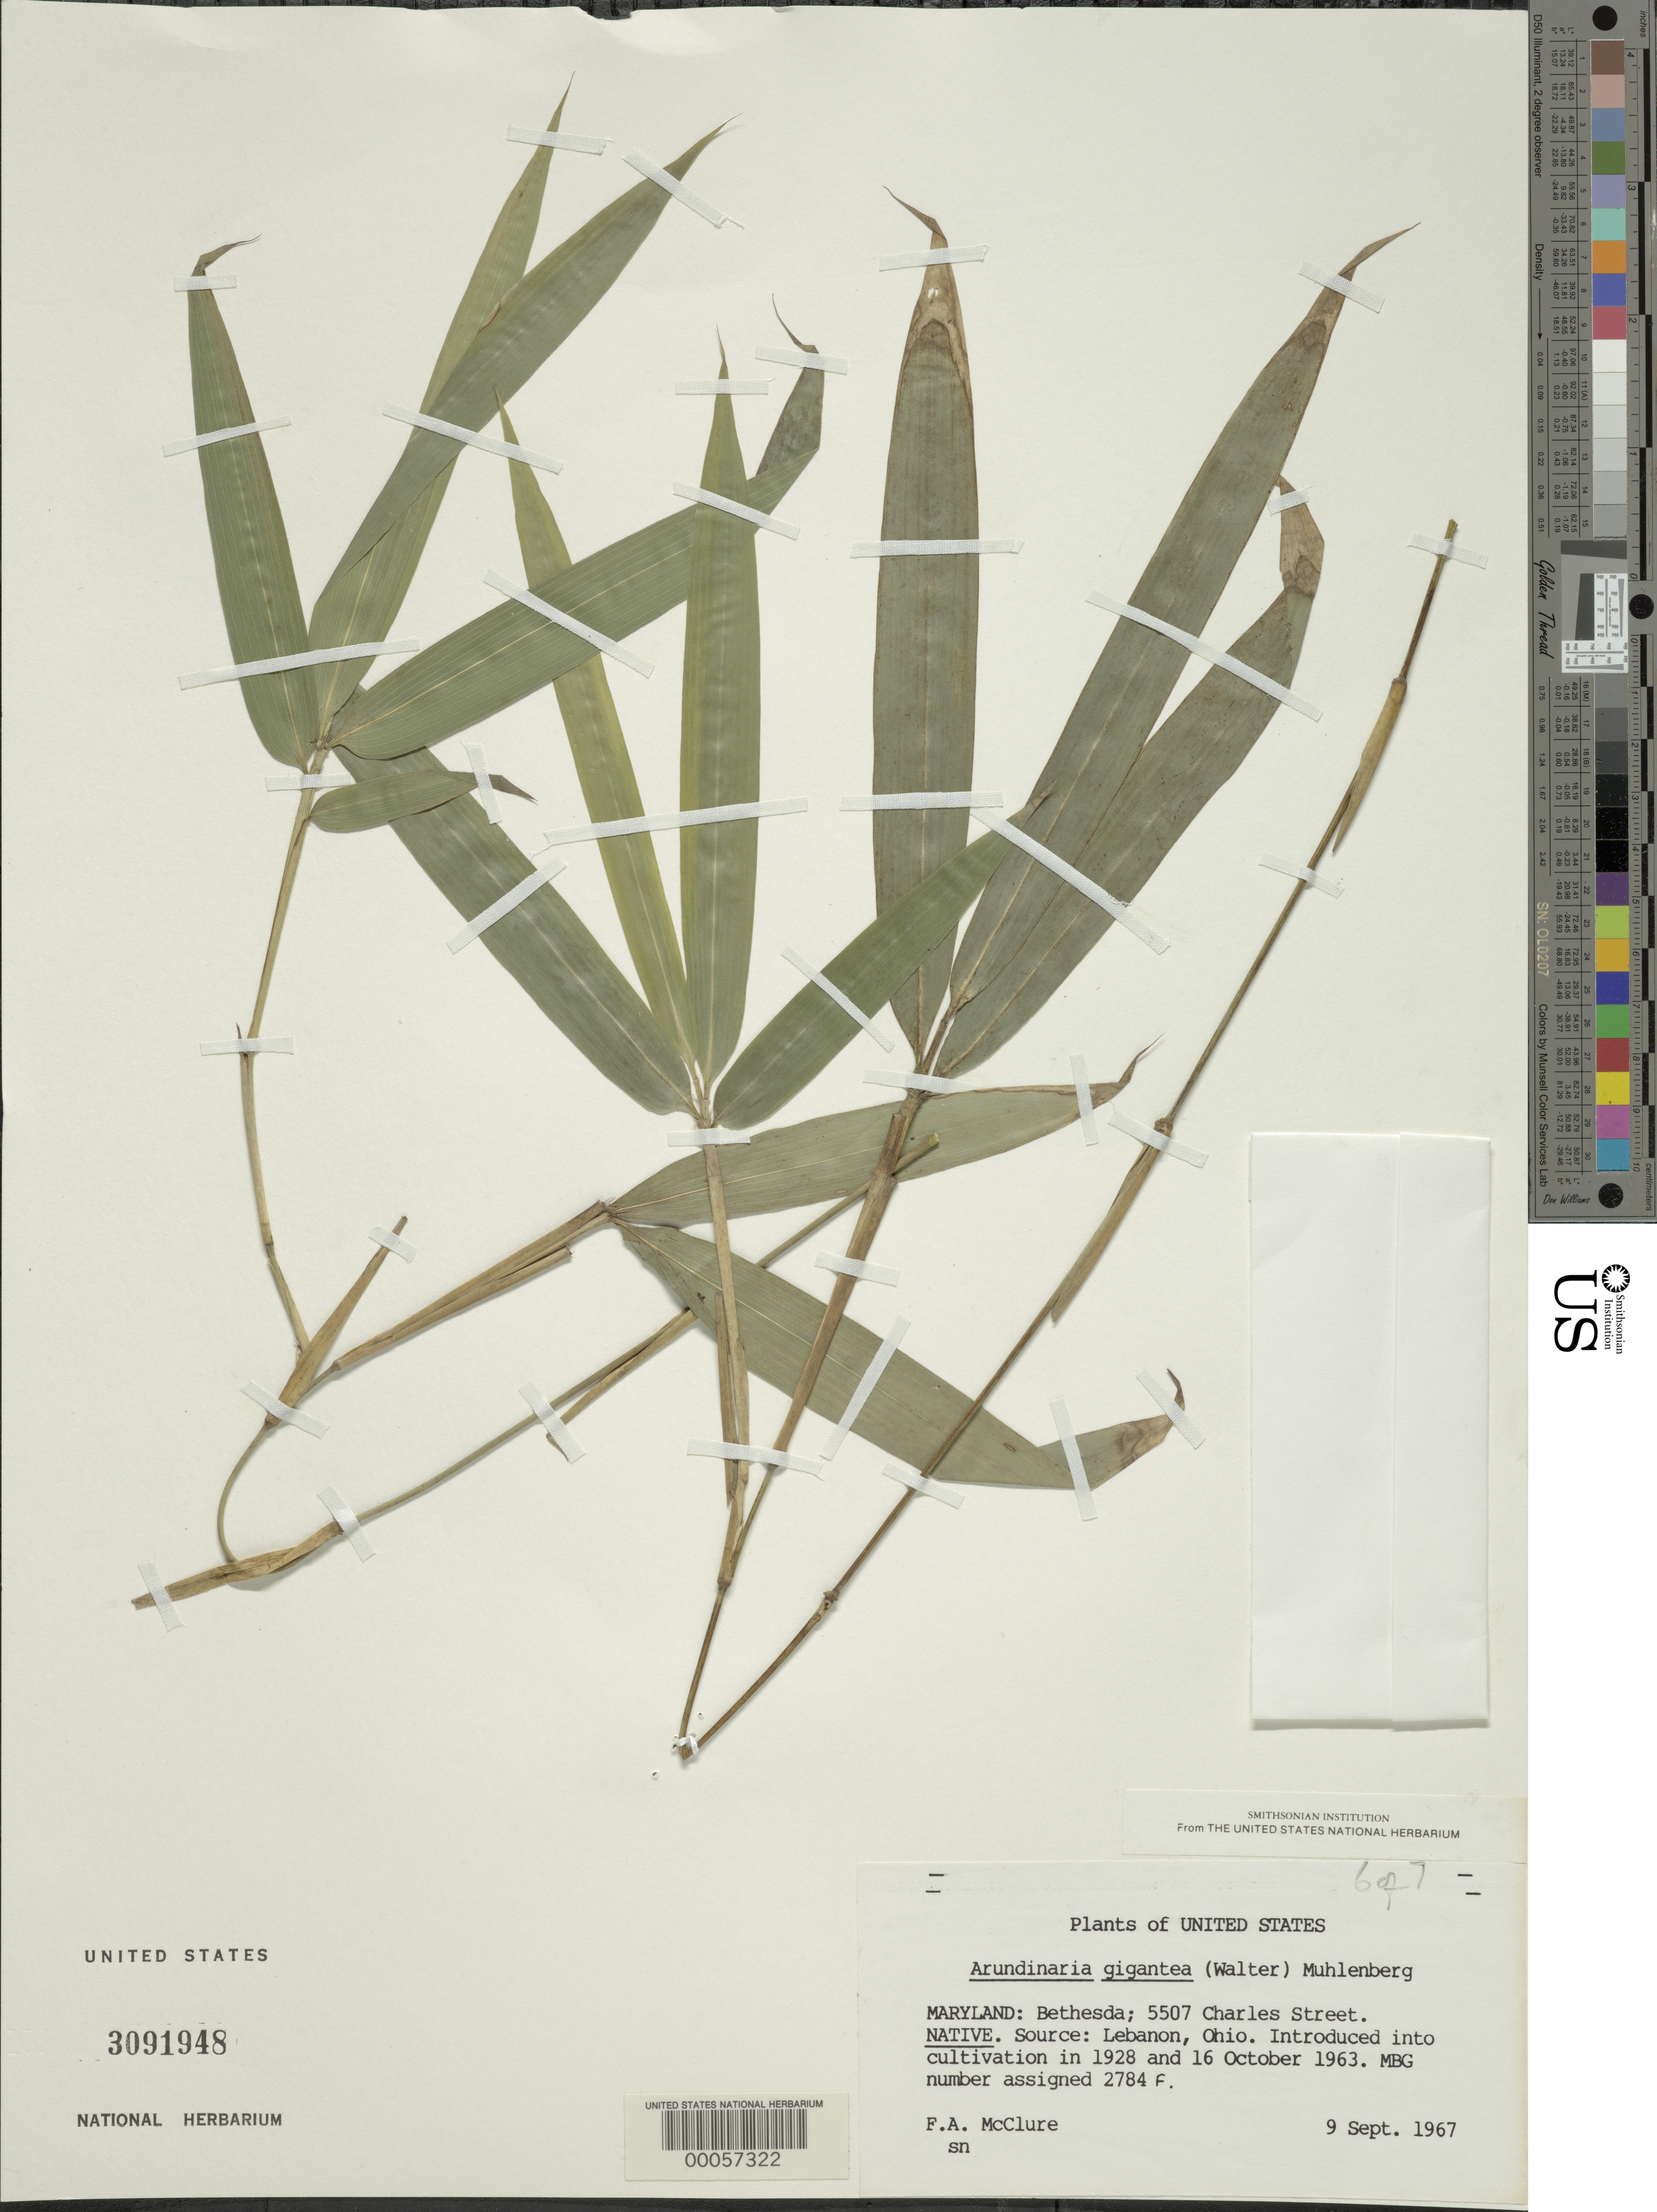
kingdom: Plantae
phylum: Tracheophyta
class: Liliopsida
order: Poales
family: Poaceae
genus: Arundinaria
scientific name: Arundinaria gigantea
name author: (Walter) Muhl.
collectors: F. A. McClure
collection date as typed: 09 Sep 1967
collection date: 1967-09-09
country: United States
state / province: Maryland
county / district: Montgomery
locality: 5507 Charles Street, Bethesda (McClure's garden)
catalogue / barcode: US 3091948